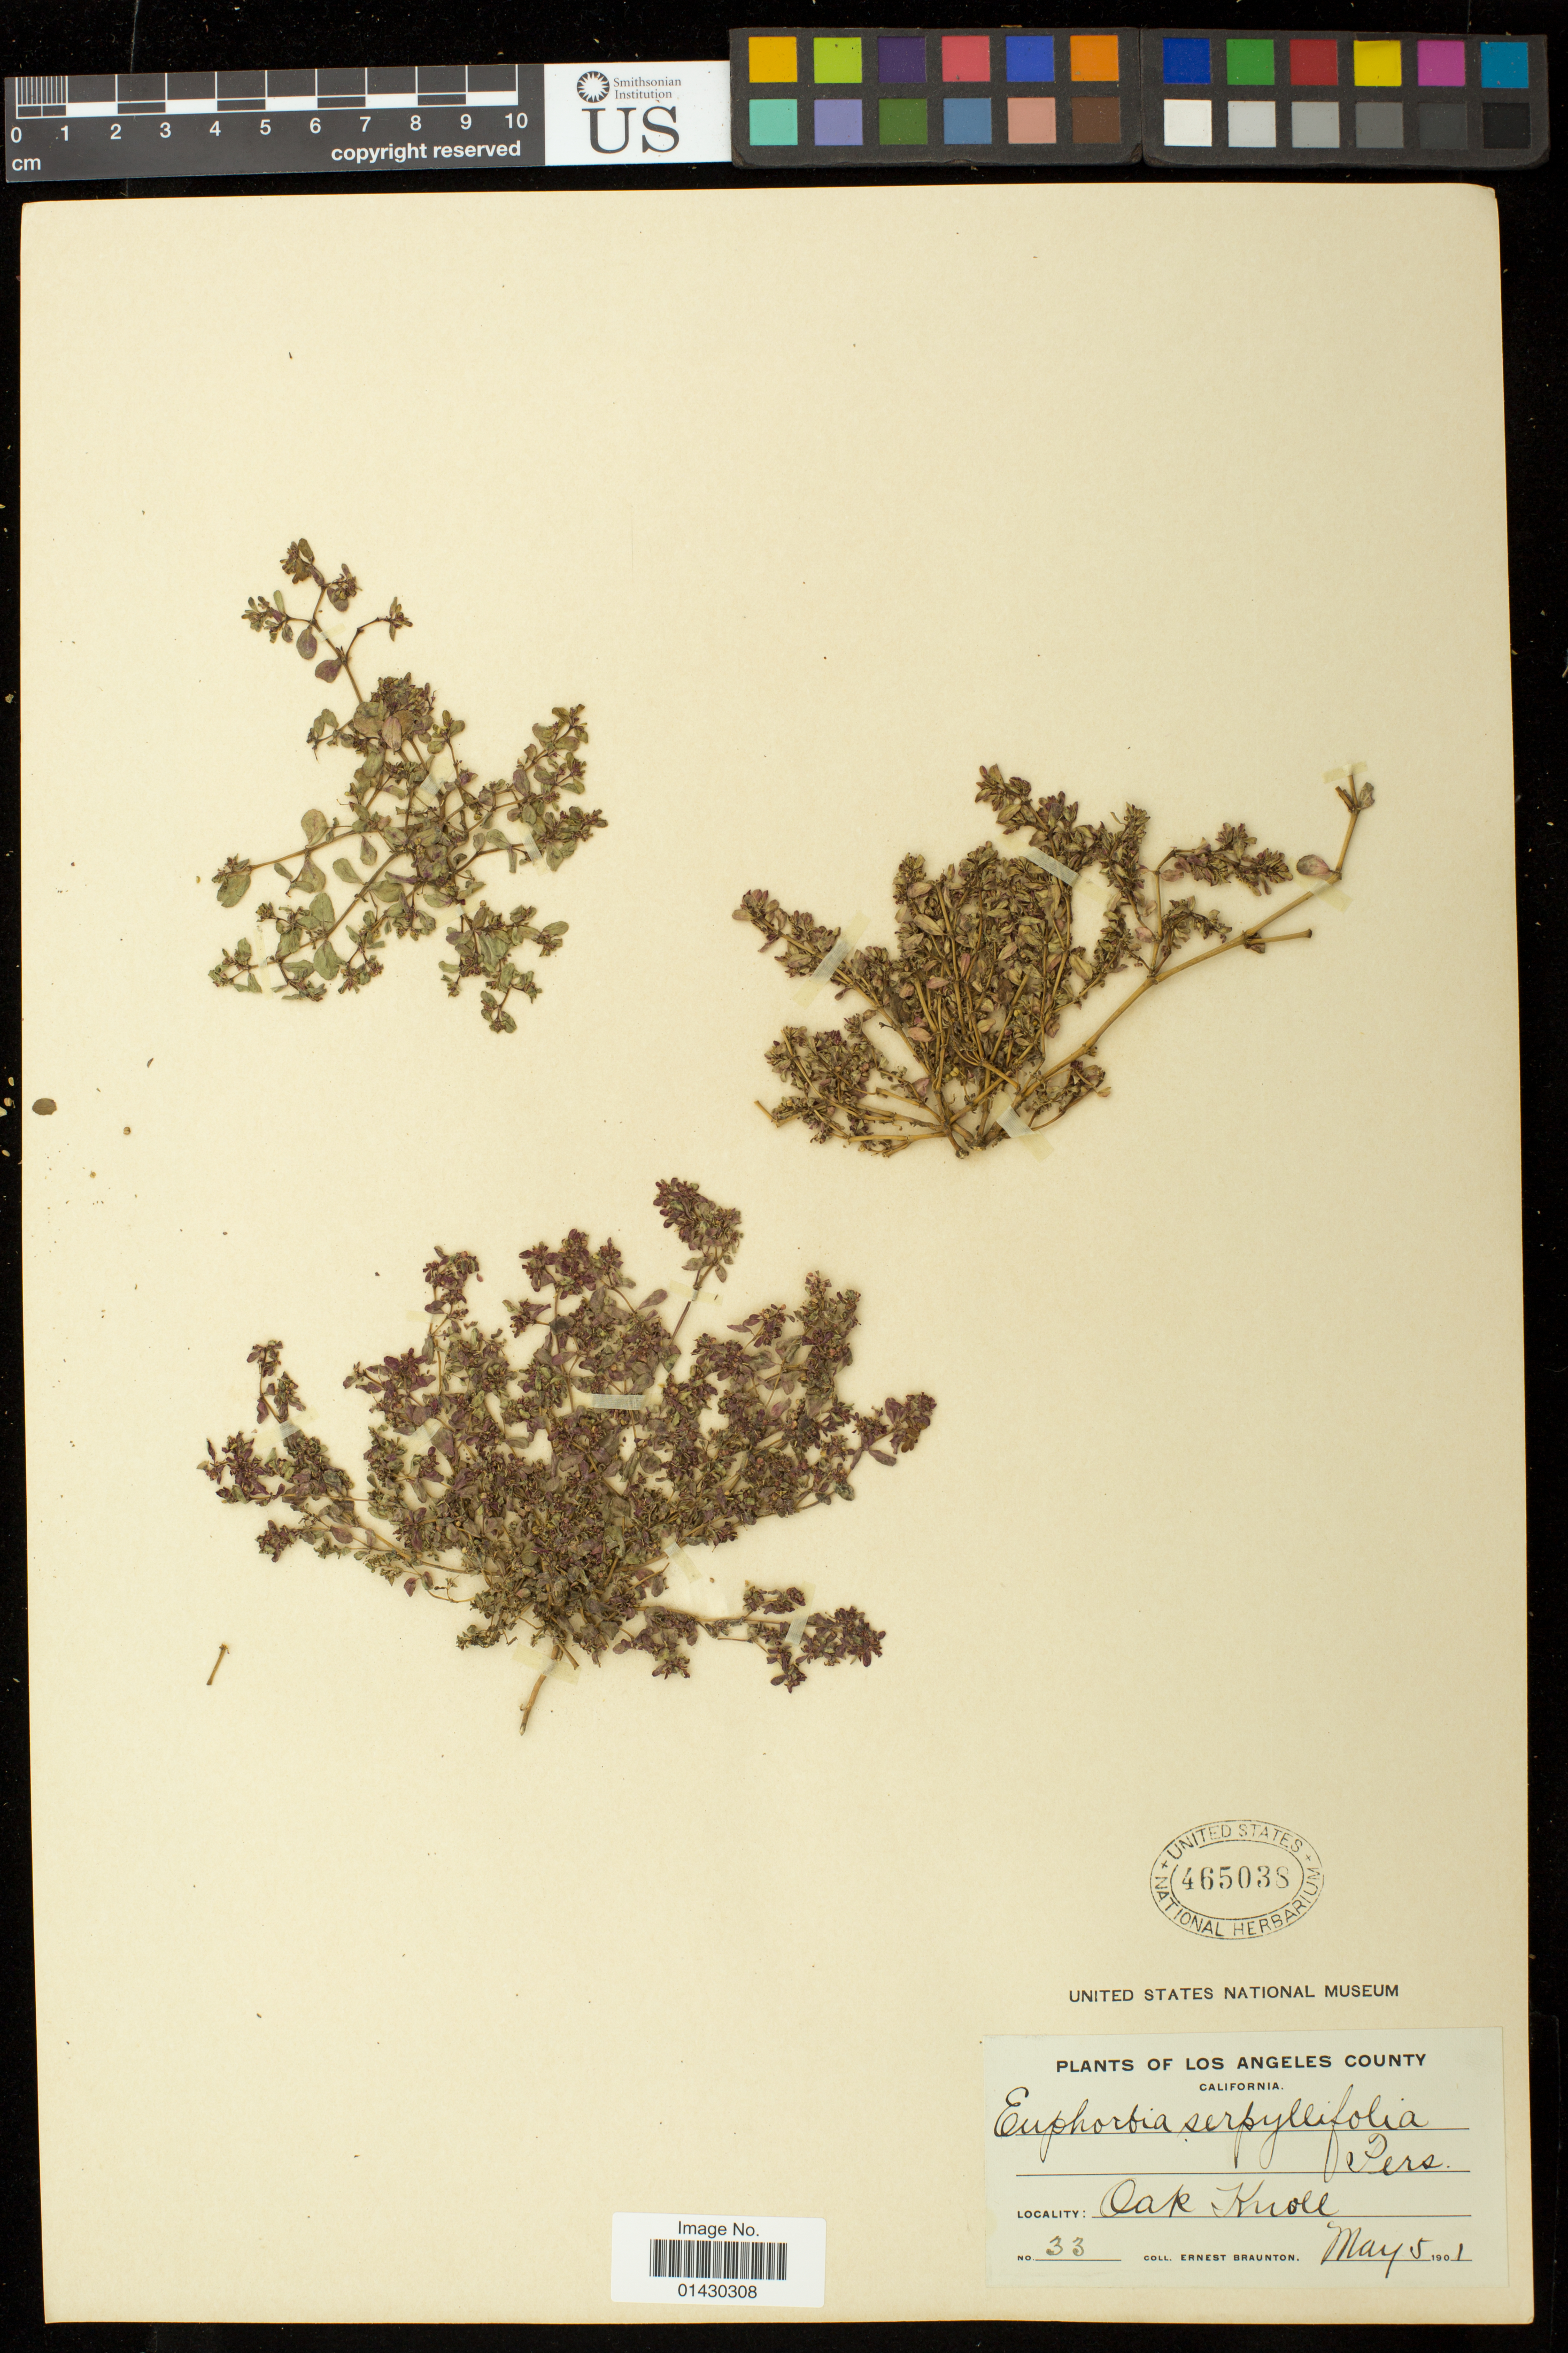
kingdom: Plantae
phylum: Tracheophyta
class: Magnoliopsida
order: Malpighiales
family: Euphorbiaceae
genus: Euphorbia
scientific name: Euphorbia serpillifolia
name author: Pers.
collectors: E. Braunton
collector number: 33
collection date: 1901-05-05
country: United States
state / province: California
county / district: Los Angeles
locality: Oak Knoll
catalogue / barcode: US 465038